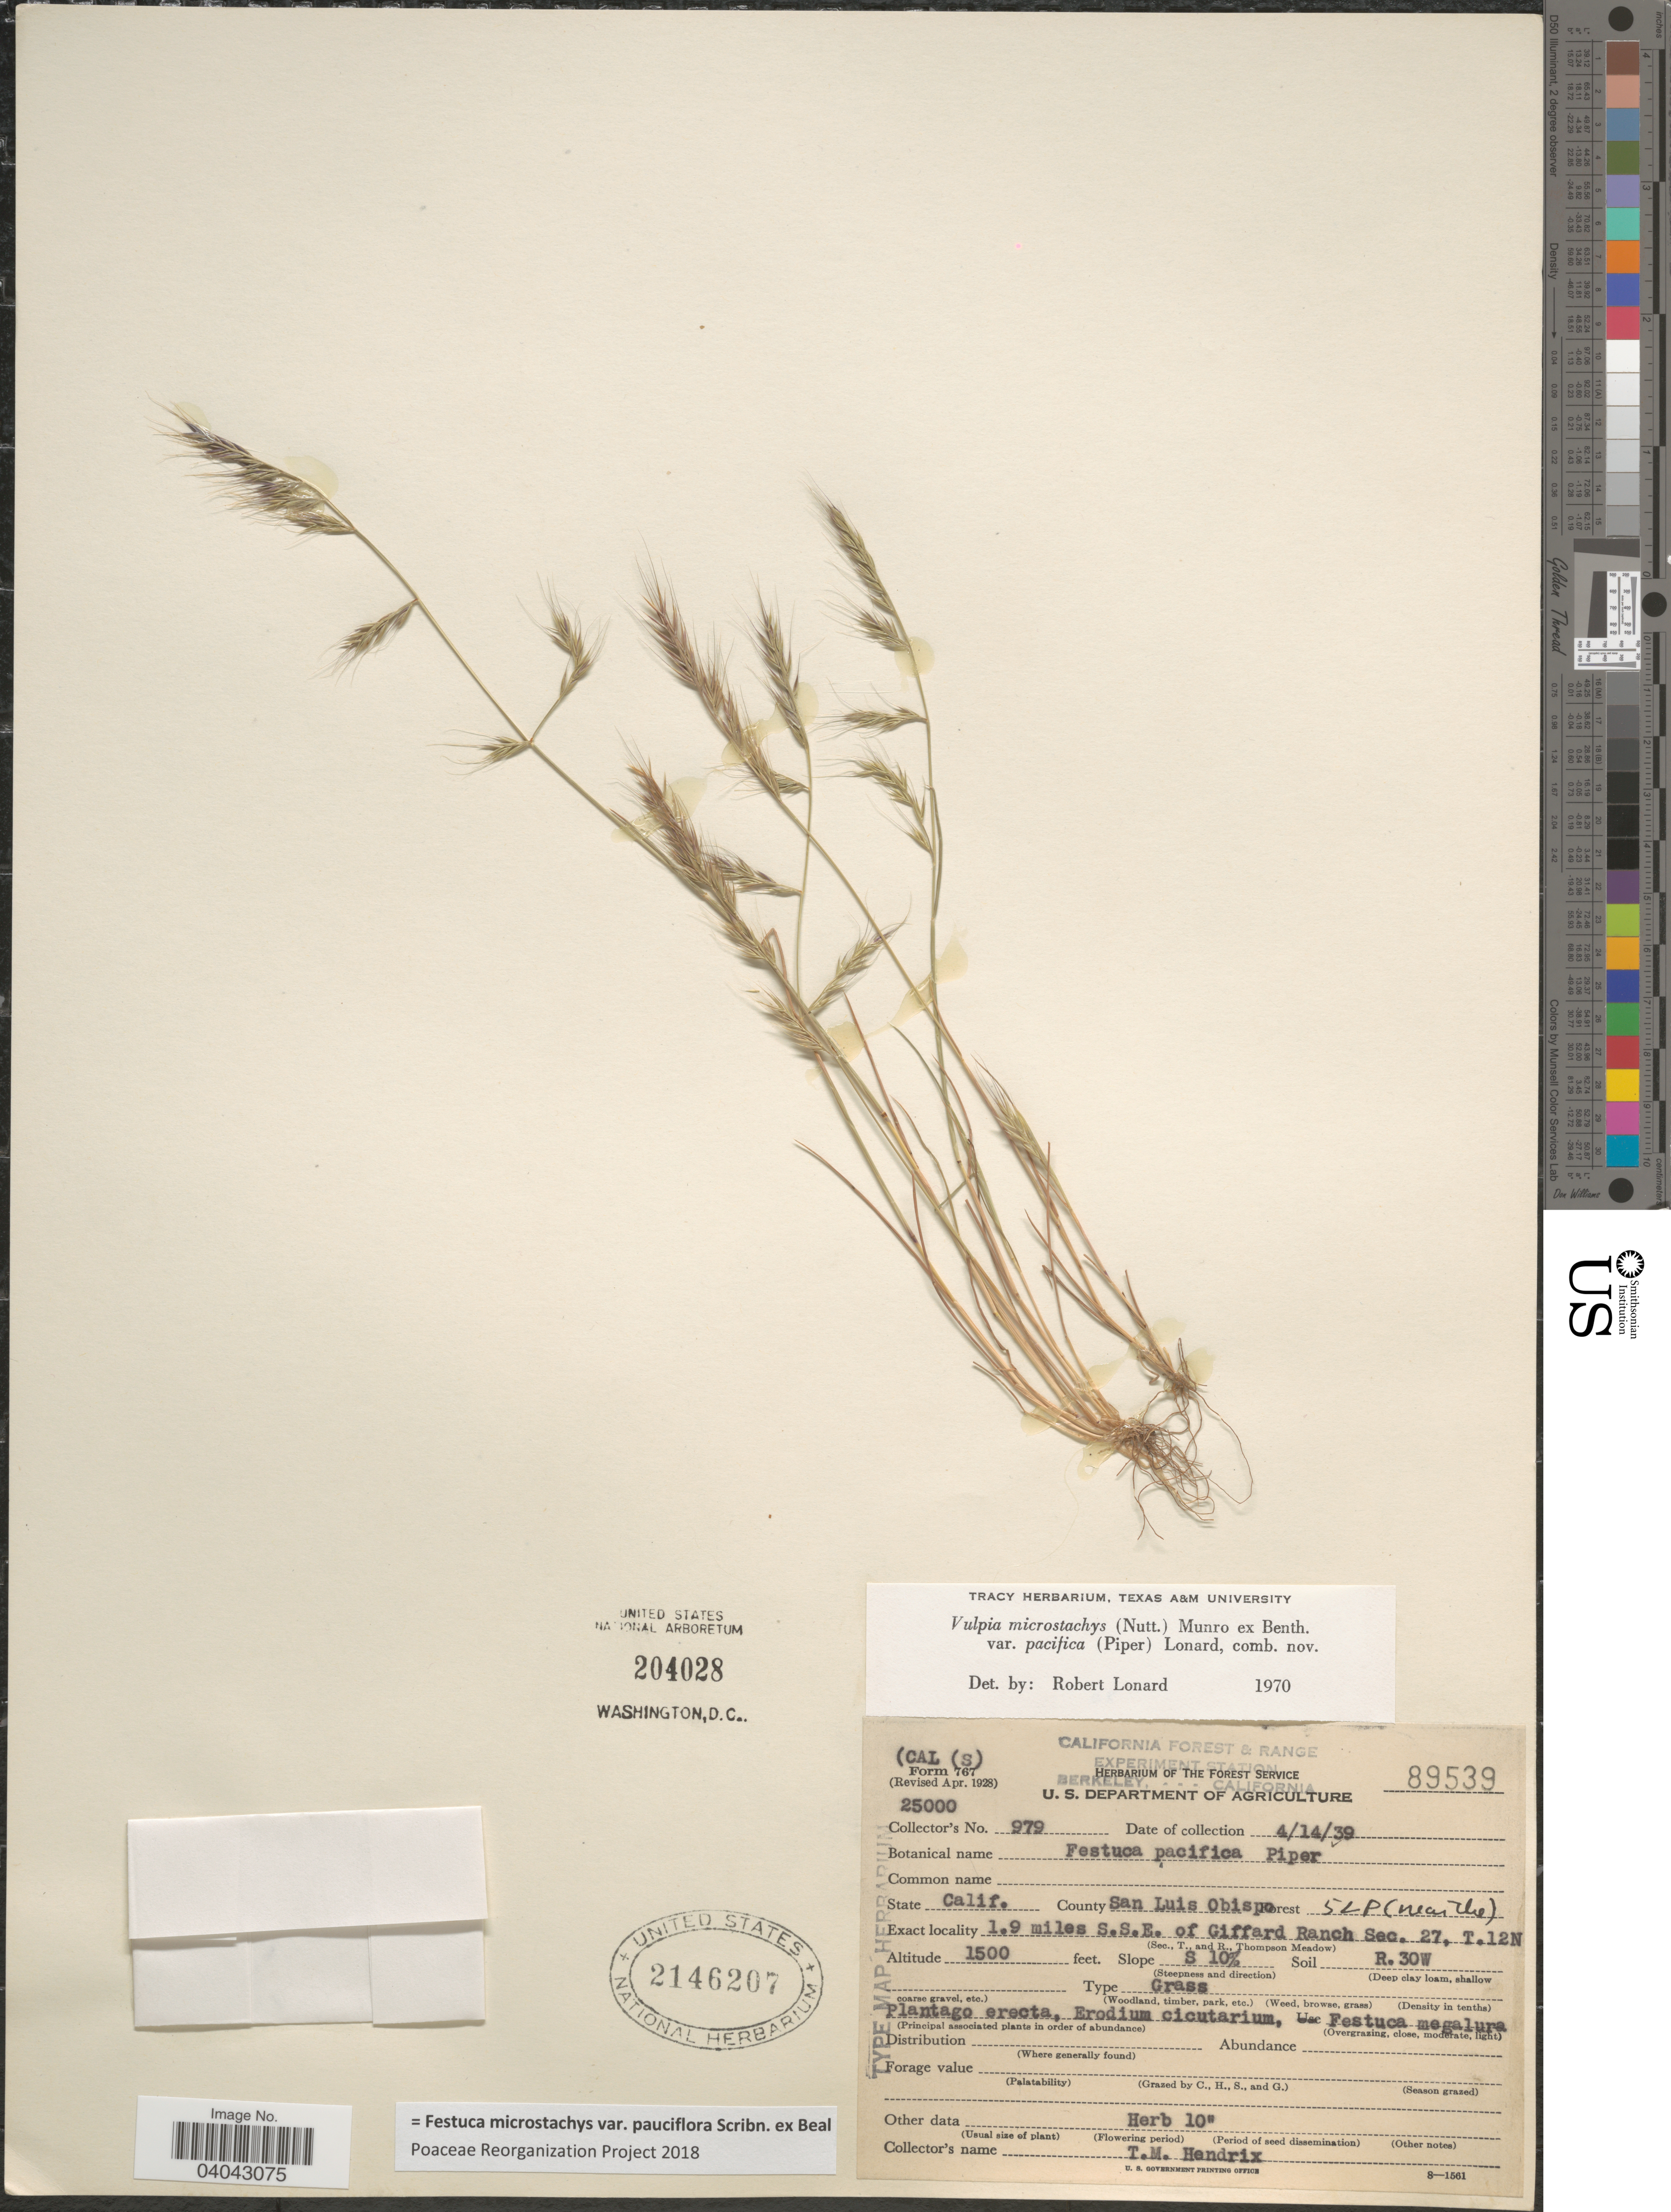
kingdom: Plantae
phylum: Tracheophyta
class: Liliopsida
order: Poales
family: Poaceae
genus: Festuca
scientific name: Festuca microstachys var. pauciflora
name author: Scribn. ex W.J. Beal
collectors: T. Hendrix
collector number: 979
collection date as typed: Transcribed d/m/y: 14/4/39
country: United States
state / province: California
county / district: San Luis Obispo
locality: County San Luis Obispo. Forest 5LP(near the). 1.9 miles S.S.E. of Giffard Ranch Sec.27, T.12N, R.30W. Slope S 10%.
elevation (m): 457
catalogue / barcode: US 2146207